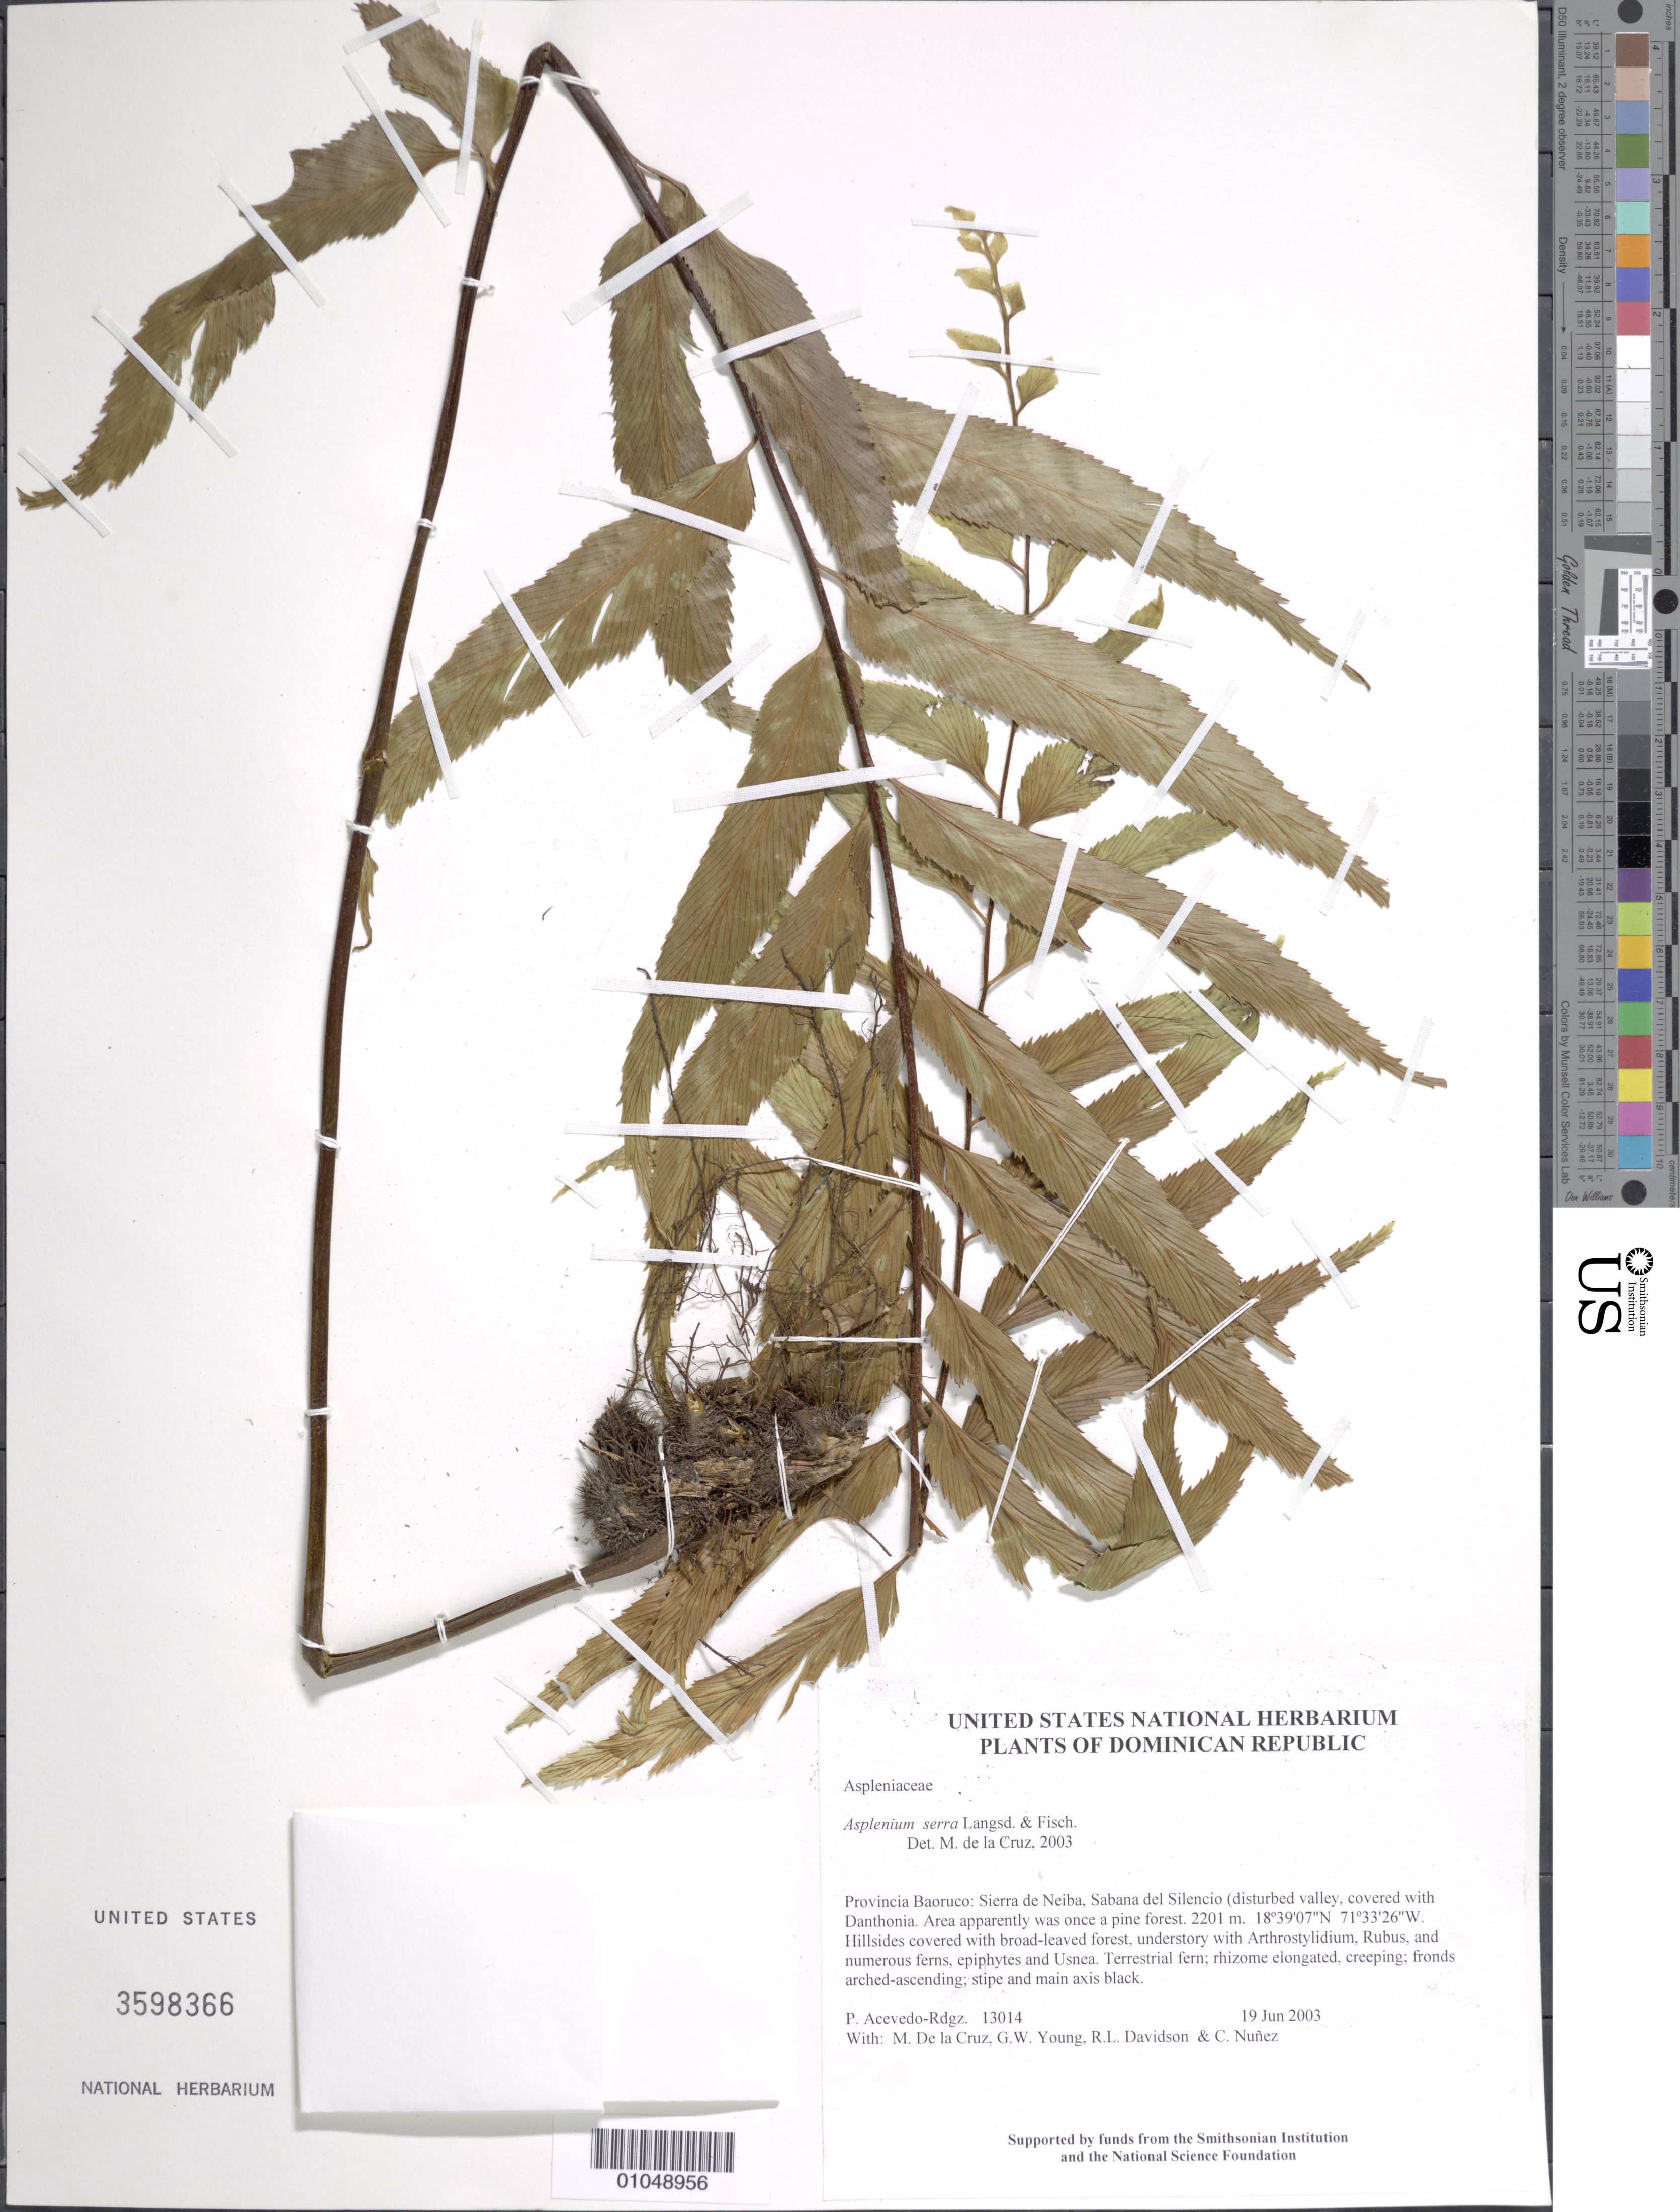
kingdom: Plantae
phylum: Tracheophyta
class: Polypodiopsida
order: Polypodiales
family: Aspleniaceae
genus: Asplenium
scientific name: Asplenium serra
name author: Langsd. & Fisch.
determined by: de la Cruz, M.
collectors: P. Acevedo-Rodr., M. de la Cruz, J. Rawlins, G. Young, R. Davidson & C. Nunez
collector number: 13014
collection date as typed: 19 Jun 2003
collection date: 2003-06-19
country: Dominican Republic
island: Hispaniola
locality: Provincia Baoruco: Sierra de Neiba, Sabana del Silencio (disturbed valley, covered with Danthonia. Area apparently was once a pine forest.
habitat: Hillsides covered with broad-leaved forest, understory with Arthrostylidium, Rubus, and numerous ferns, epiphytes and Usnea.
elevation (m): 2201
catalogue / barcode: US 3598366